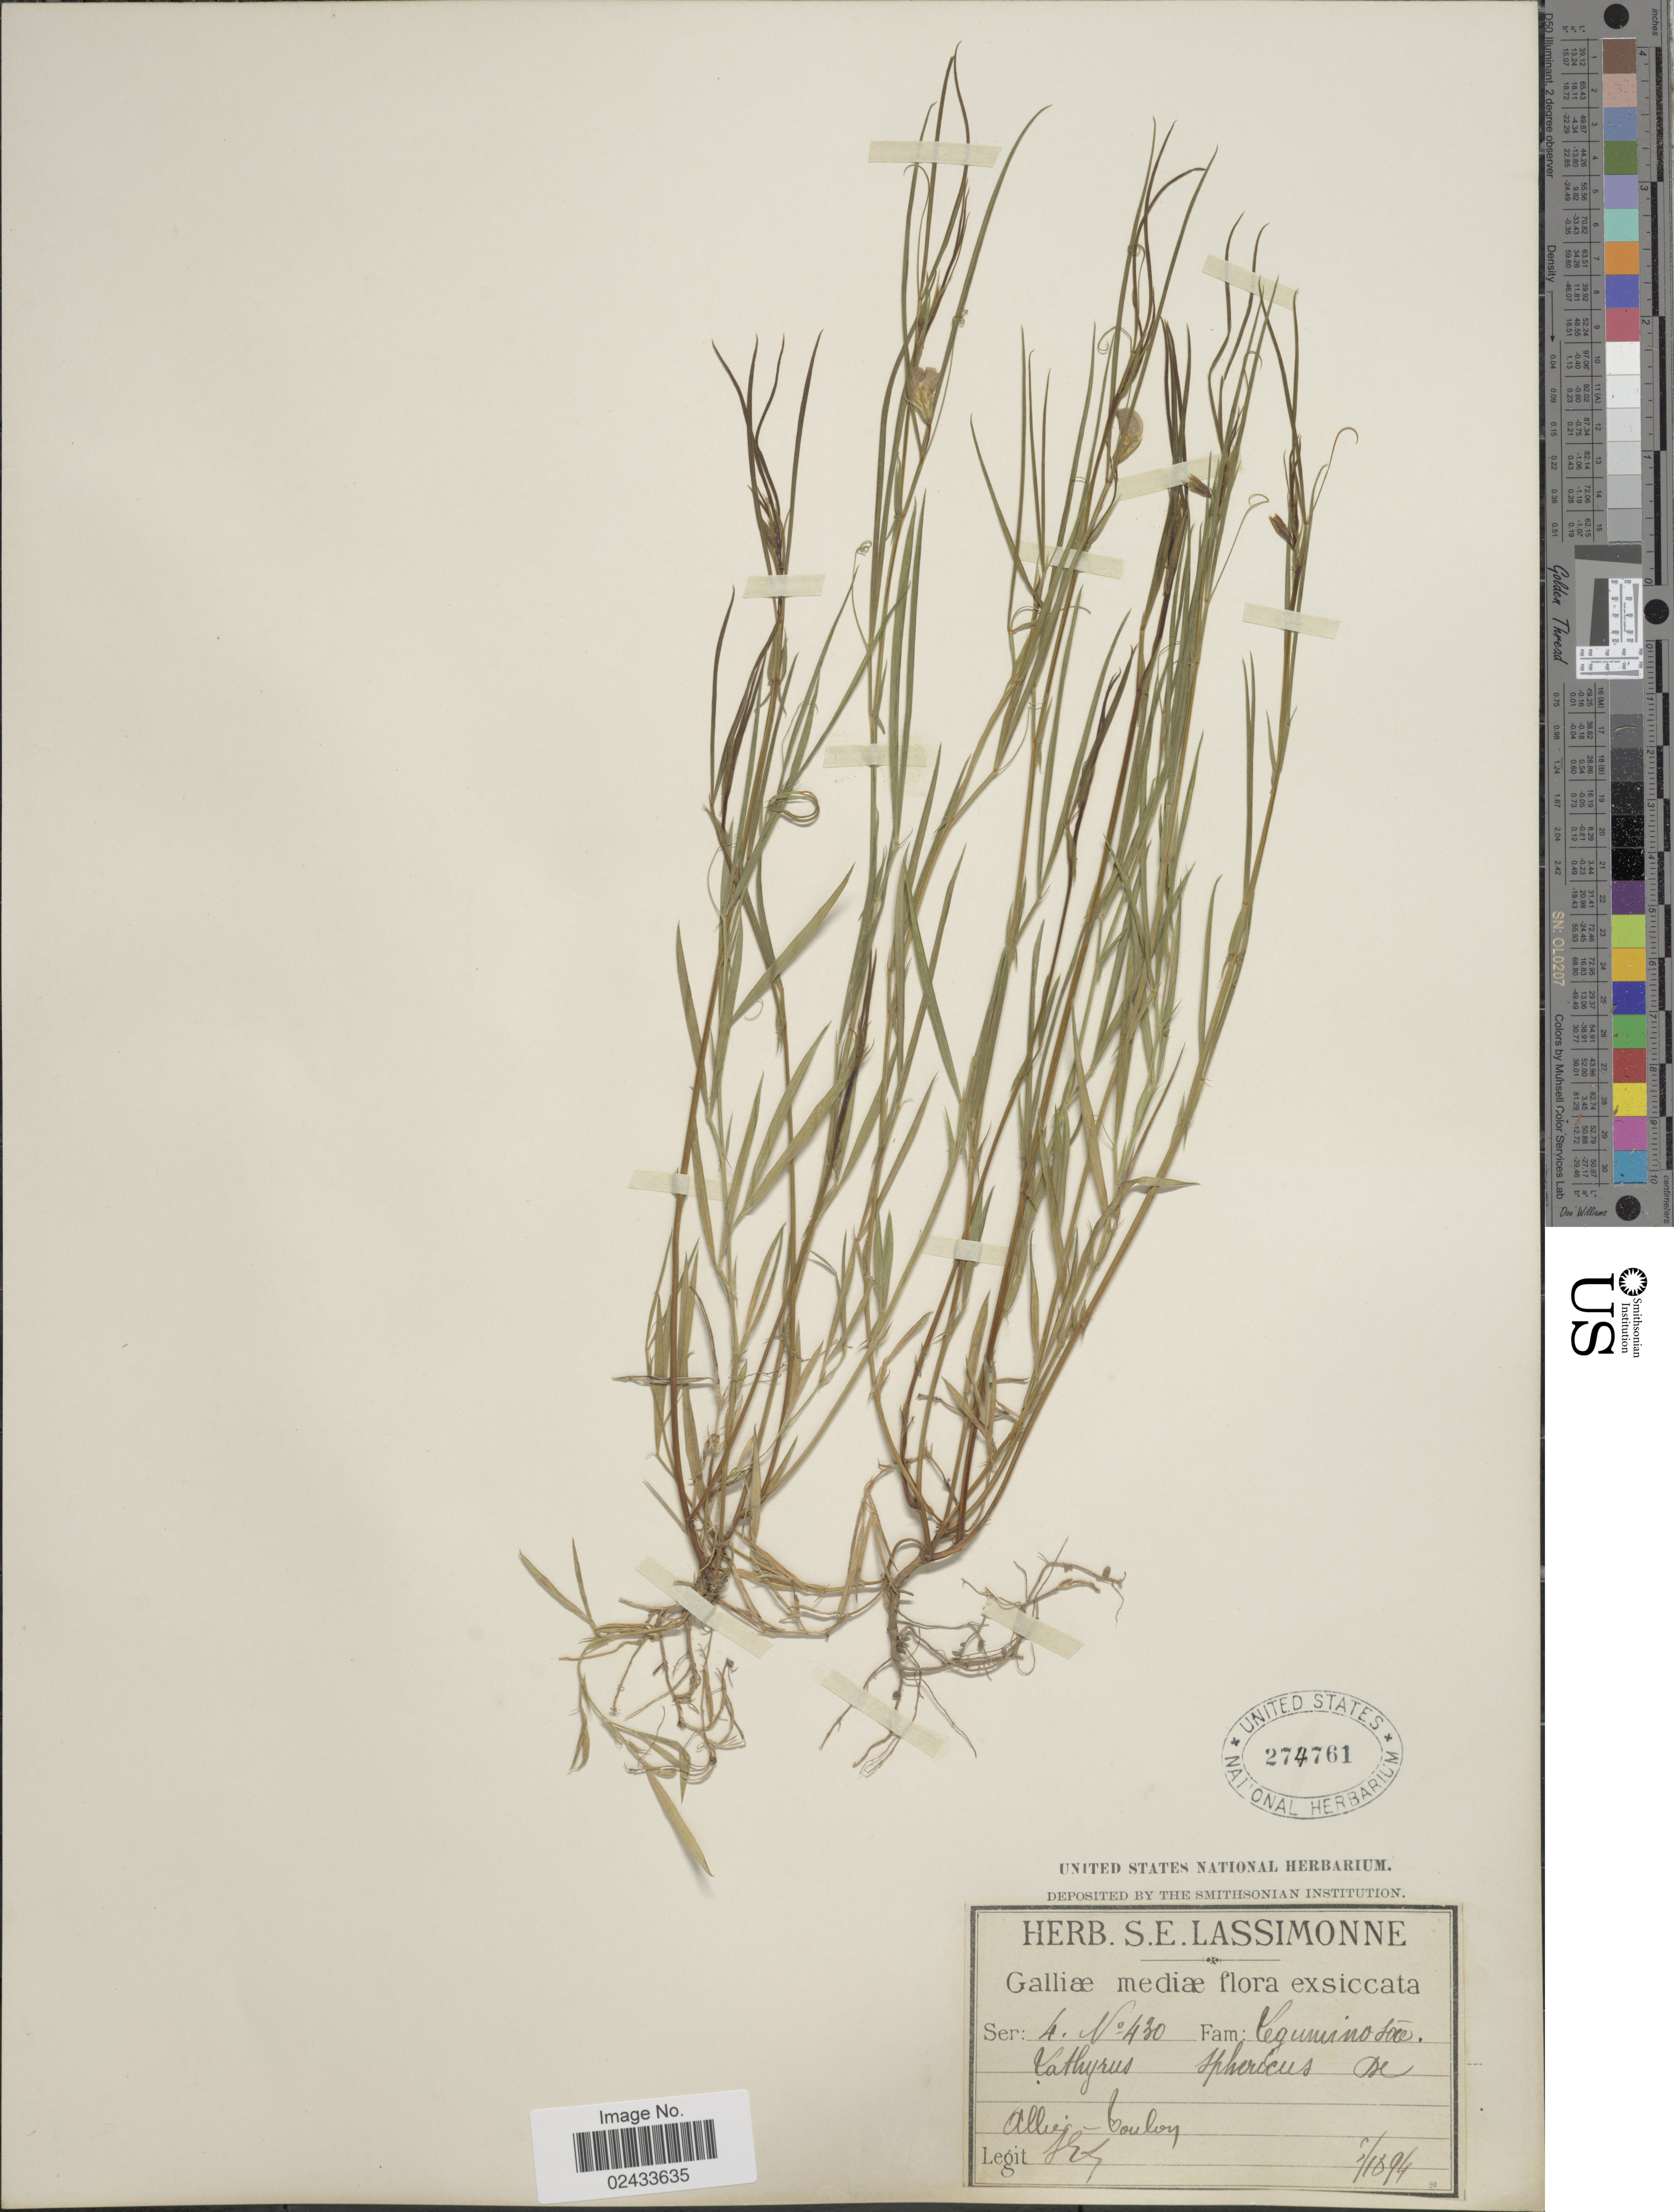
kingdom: Plantae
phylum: Tracheophyta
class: Magnoliopsida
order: Fabales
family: Fabaceae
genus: Lathyrus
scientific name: Lathyrus sphaericus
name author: Retz.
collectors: S. Lassimonne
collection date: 1894-05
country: France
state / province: Auvergne-Rhône-Alpes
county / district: Allier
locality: Galliæ [France]. Allier - Toulon.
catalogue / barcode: US 274761